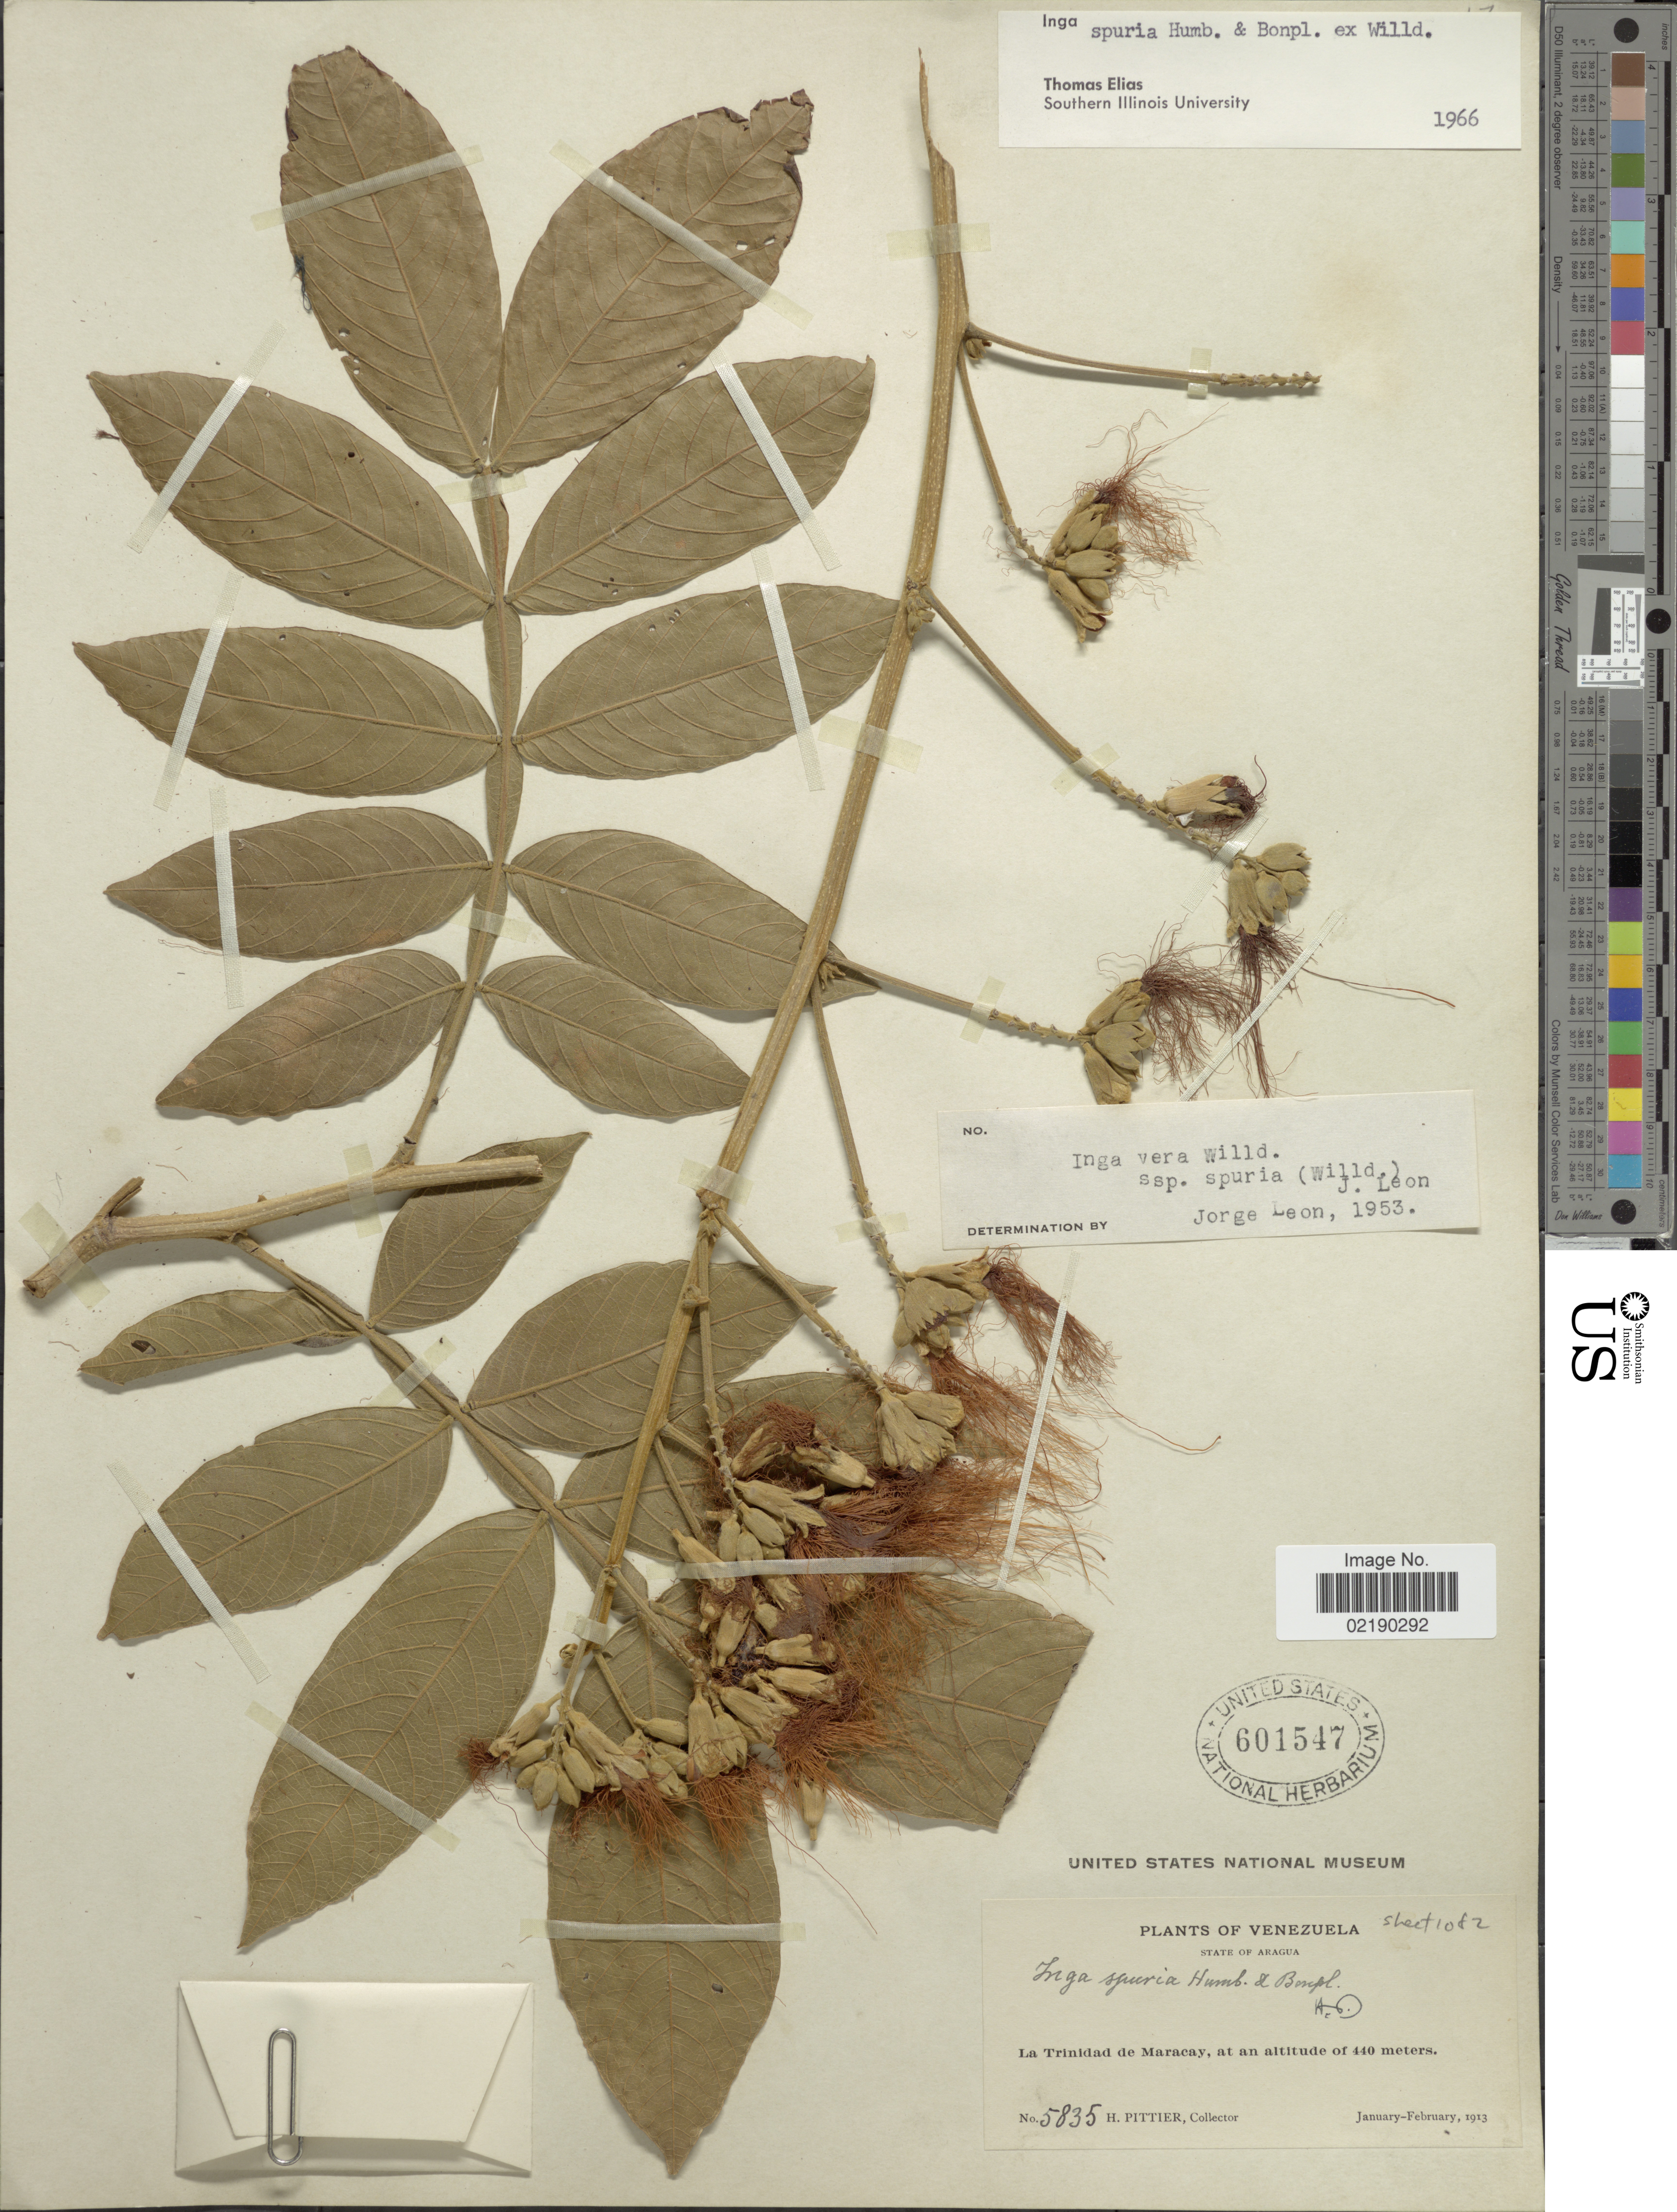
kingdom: Plantae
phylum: Tracheophyta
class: Magnoliopsida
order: Fabales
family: Fabaceae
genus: Inga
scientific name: Inga vera subsp. vera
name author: Willd.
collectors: H. F. Pittier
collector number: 5835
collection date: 1913-01/1913-02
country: Venezuela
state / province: Aragua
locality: La Trinidad de Maracay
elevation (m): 440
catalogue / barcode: US 601547